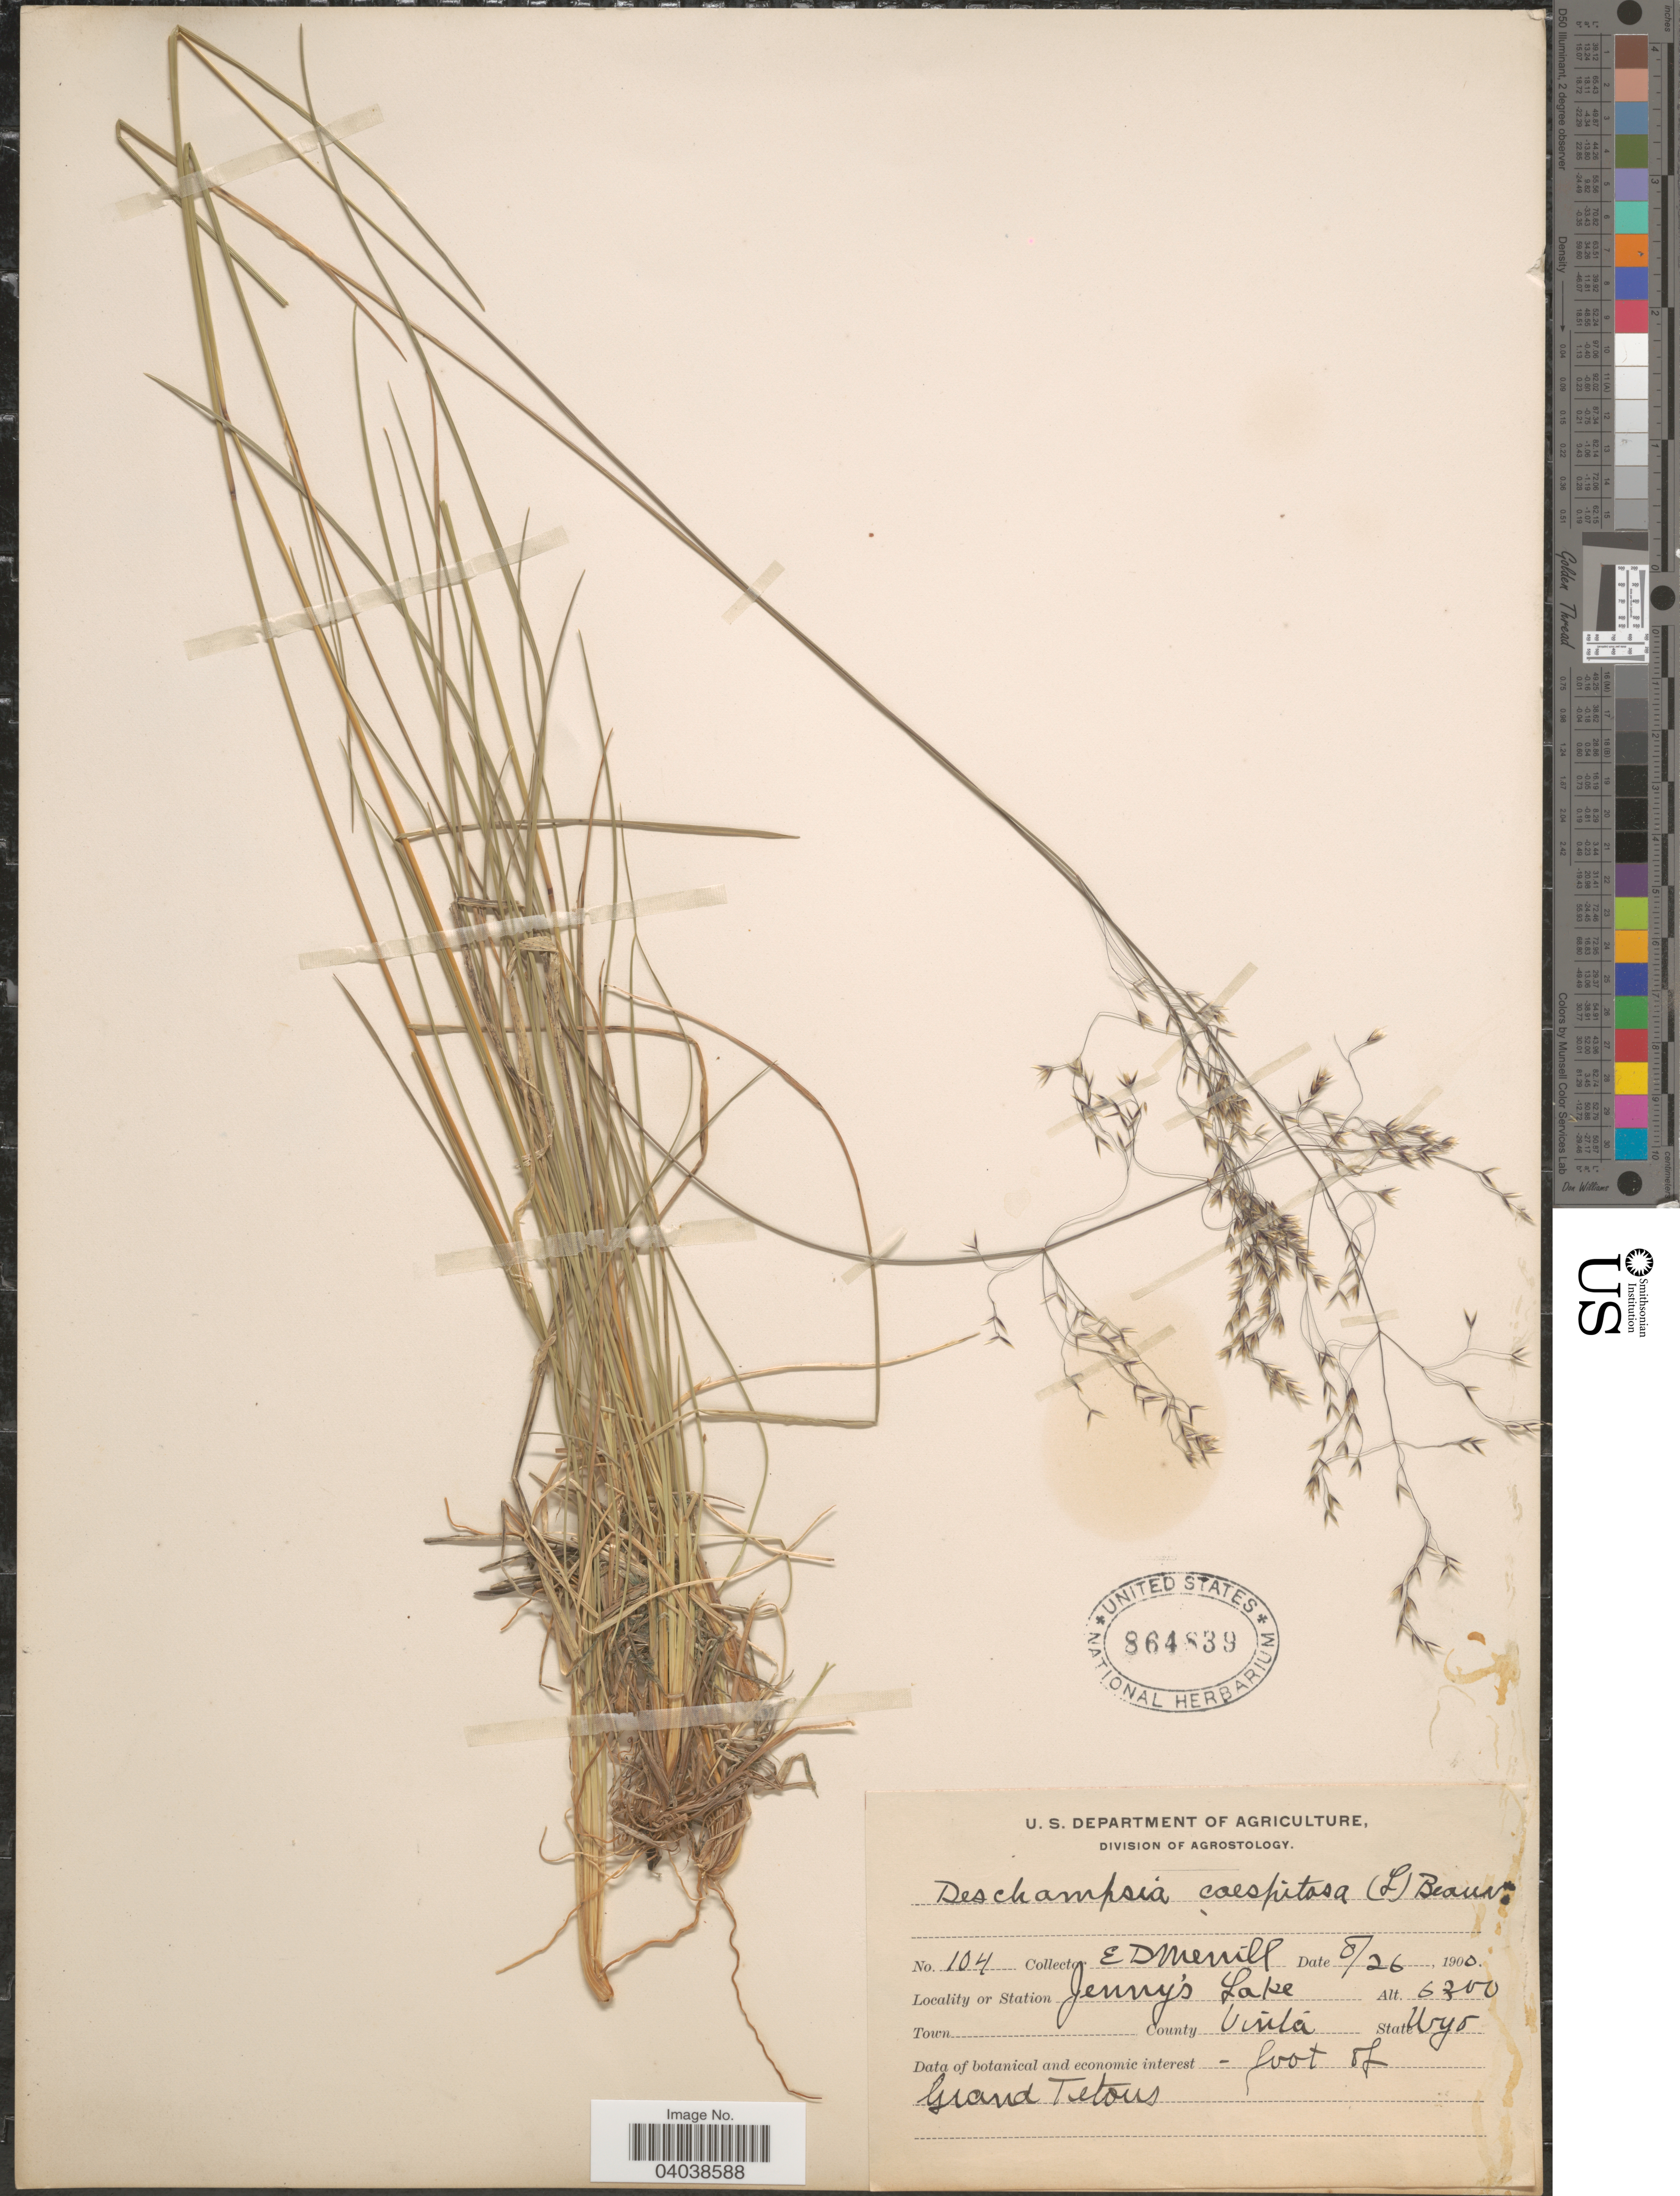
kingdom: Plantae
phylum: Tracheophyta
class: Liliopsida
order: Poales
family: Poaceae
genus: Deschampsia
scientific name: Deschampsia cespitosa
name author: (L.) P. Beauv.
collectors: E. D. Merrill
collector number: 104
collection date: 1900-08-26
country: United States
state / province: Wyoming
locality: Station Jenny's Lake. County Uinta.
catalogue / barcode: US 864839